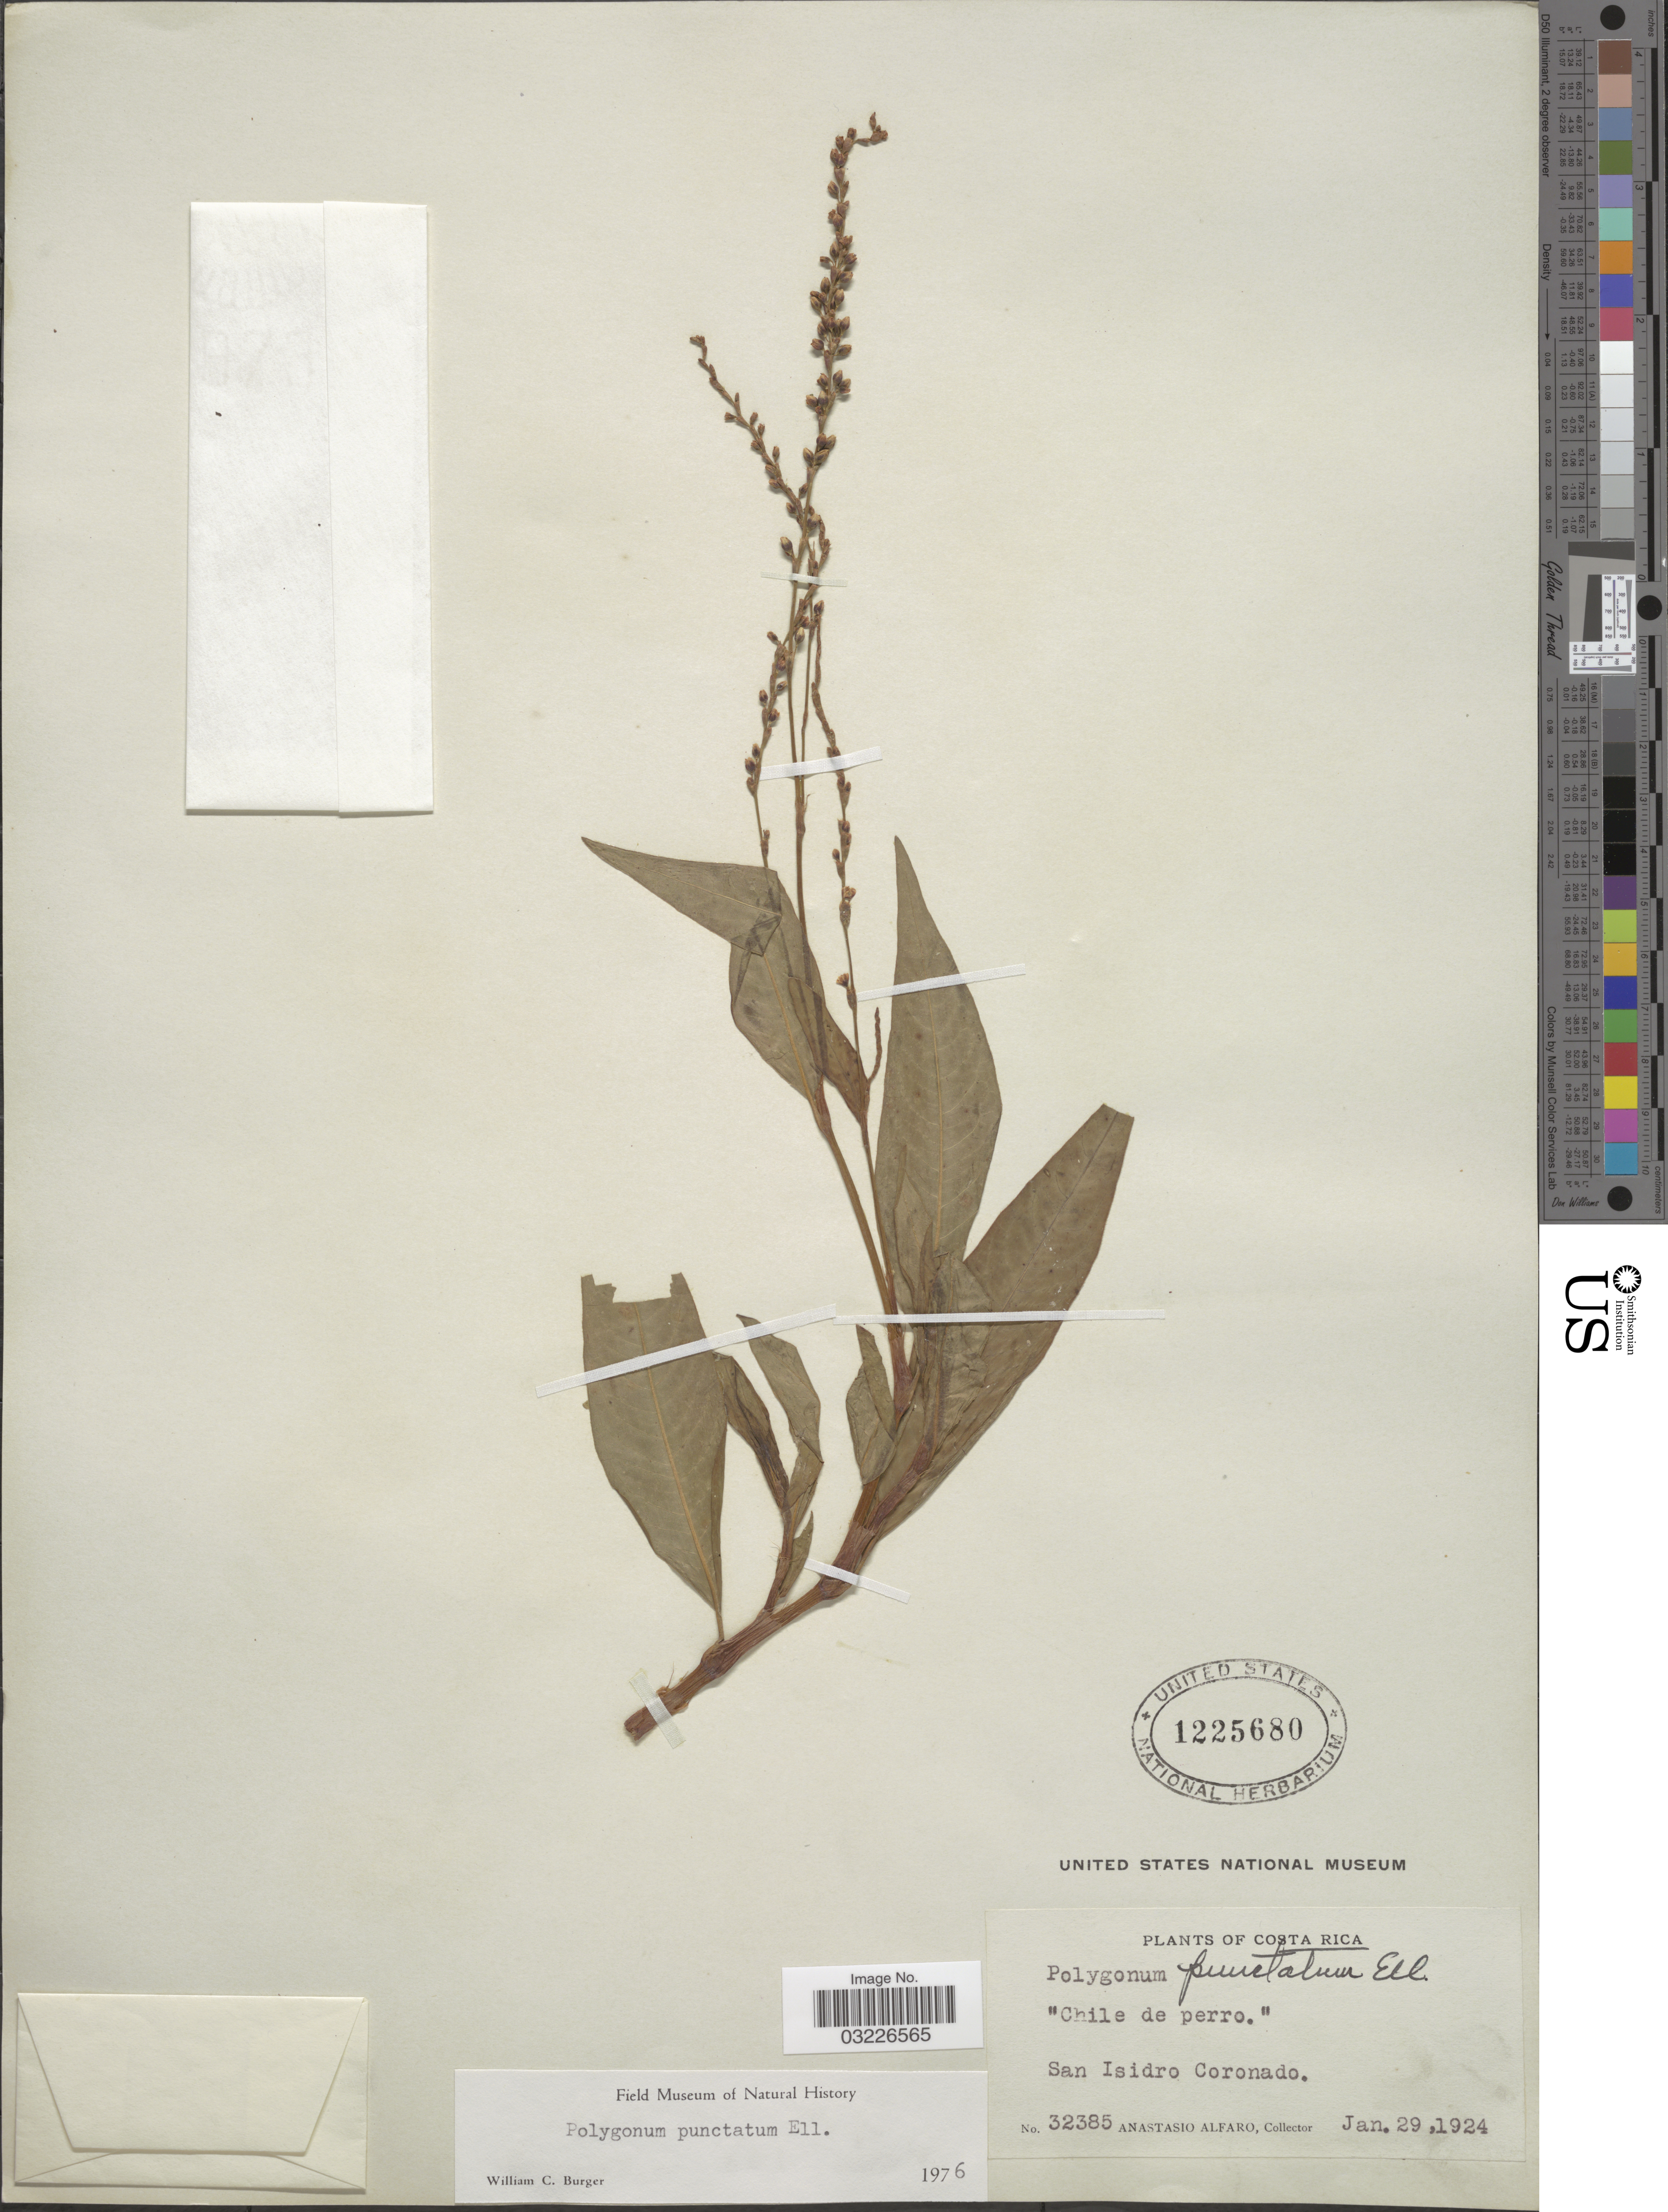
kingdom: Plantae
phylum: Tracheophyta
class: Magnoliopsida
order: Caryophyllales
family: Polygonaceae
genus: Persicaria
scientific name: Persicaria punctata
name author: (Elliott) Small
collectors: A. Alfaro Gonzalez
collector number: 32385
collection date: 1924-01-29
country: Costa Rica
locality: San Isidro Coronado.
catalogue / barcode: US 1225680